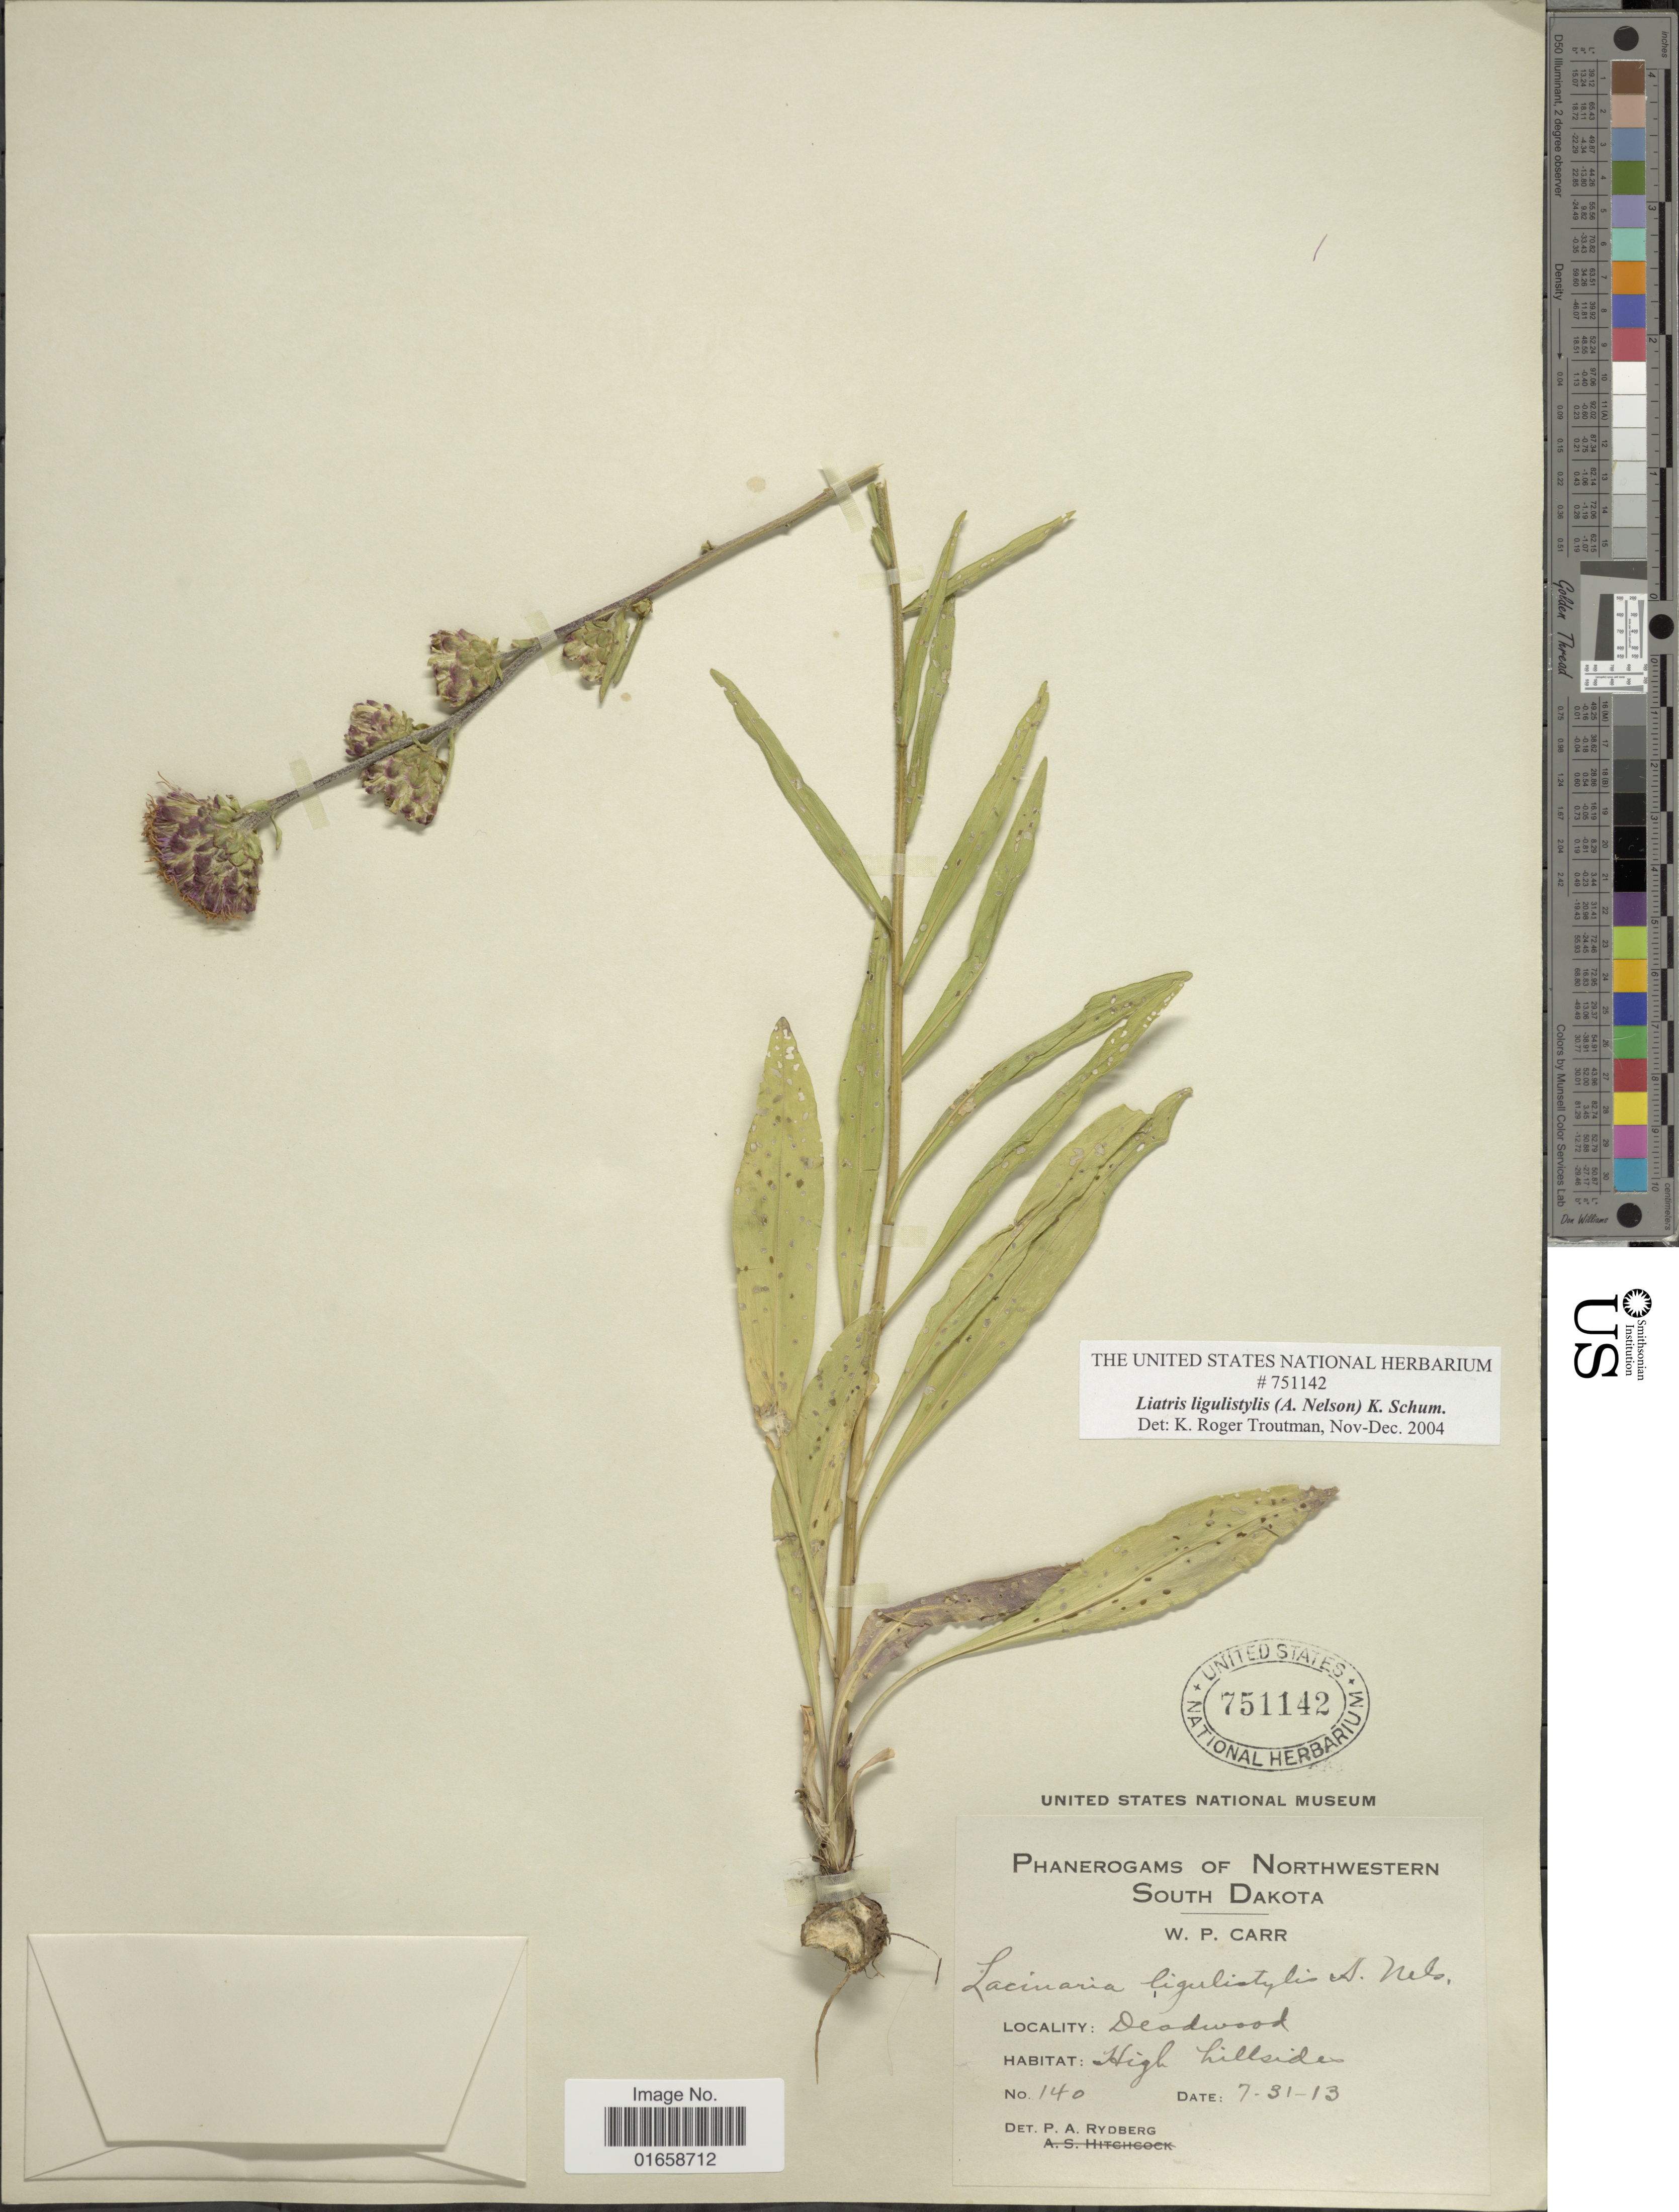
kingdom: Plantae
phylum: Tracheophyta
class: Magnoliopsida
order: Asterales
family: Asteraceae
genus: Liatris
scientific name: Liatris ligulistylis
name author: (A. Nelson) K. Schum.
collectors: W. Carr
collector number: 140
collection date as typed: Transcribed d/m/y: 31/7/13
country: United States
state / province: South Dakota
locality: Phanerogams of Northwestern, Deadwoods, High hillsides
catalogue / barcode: US 751142